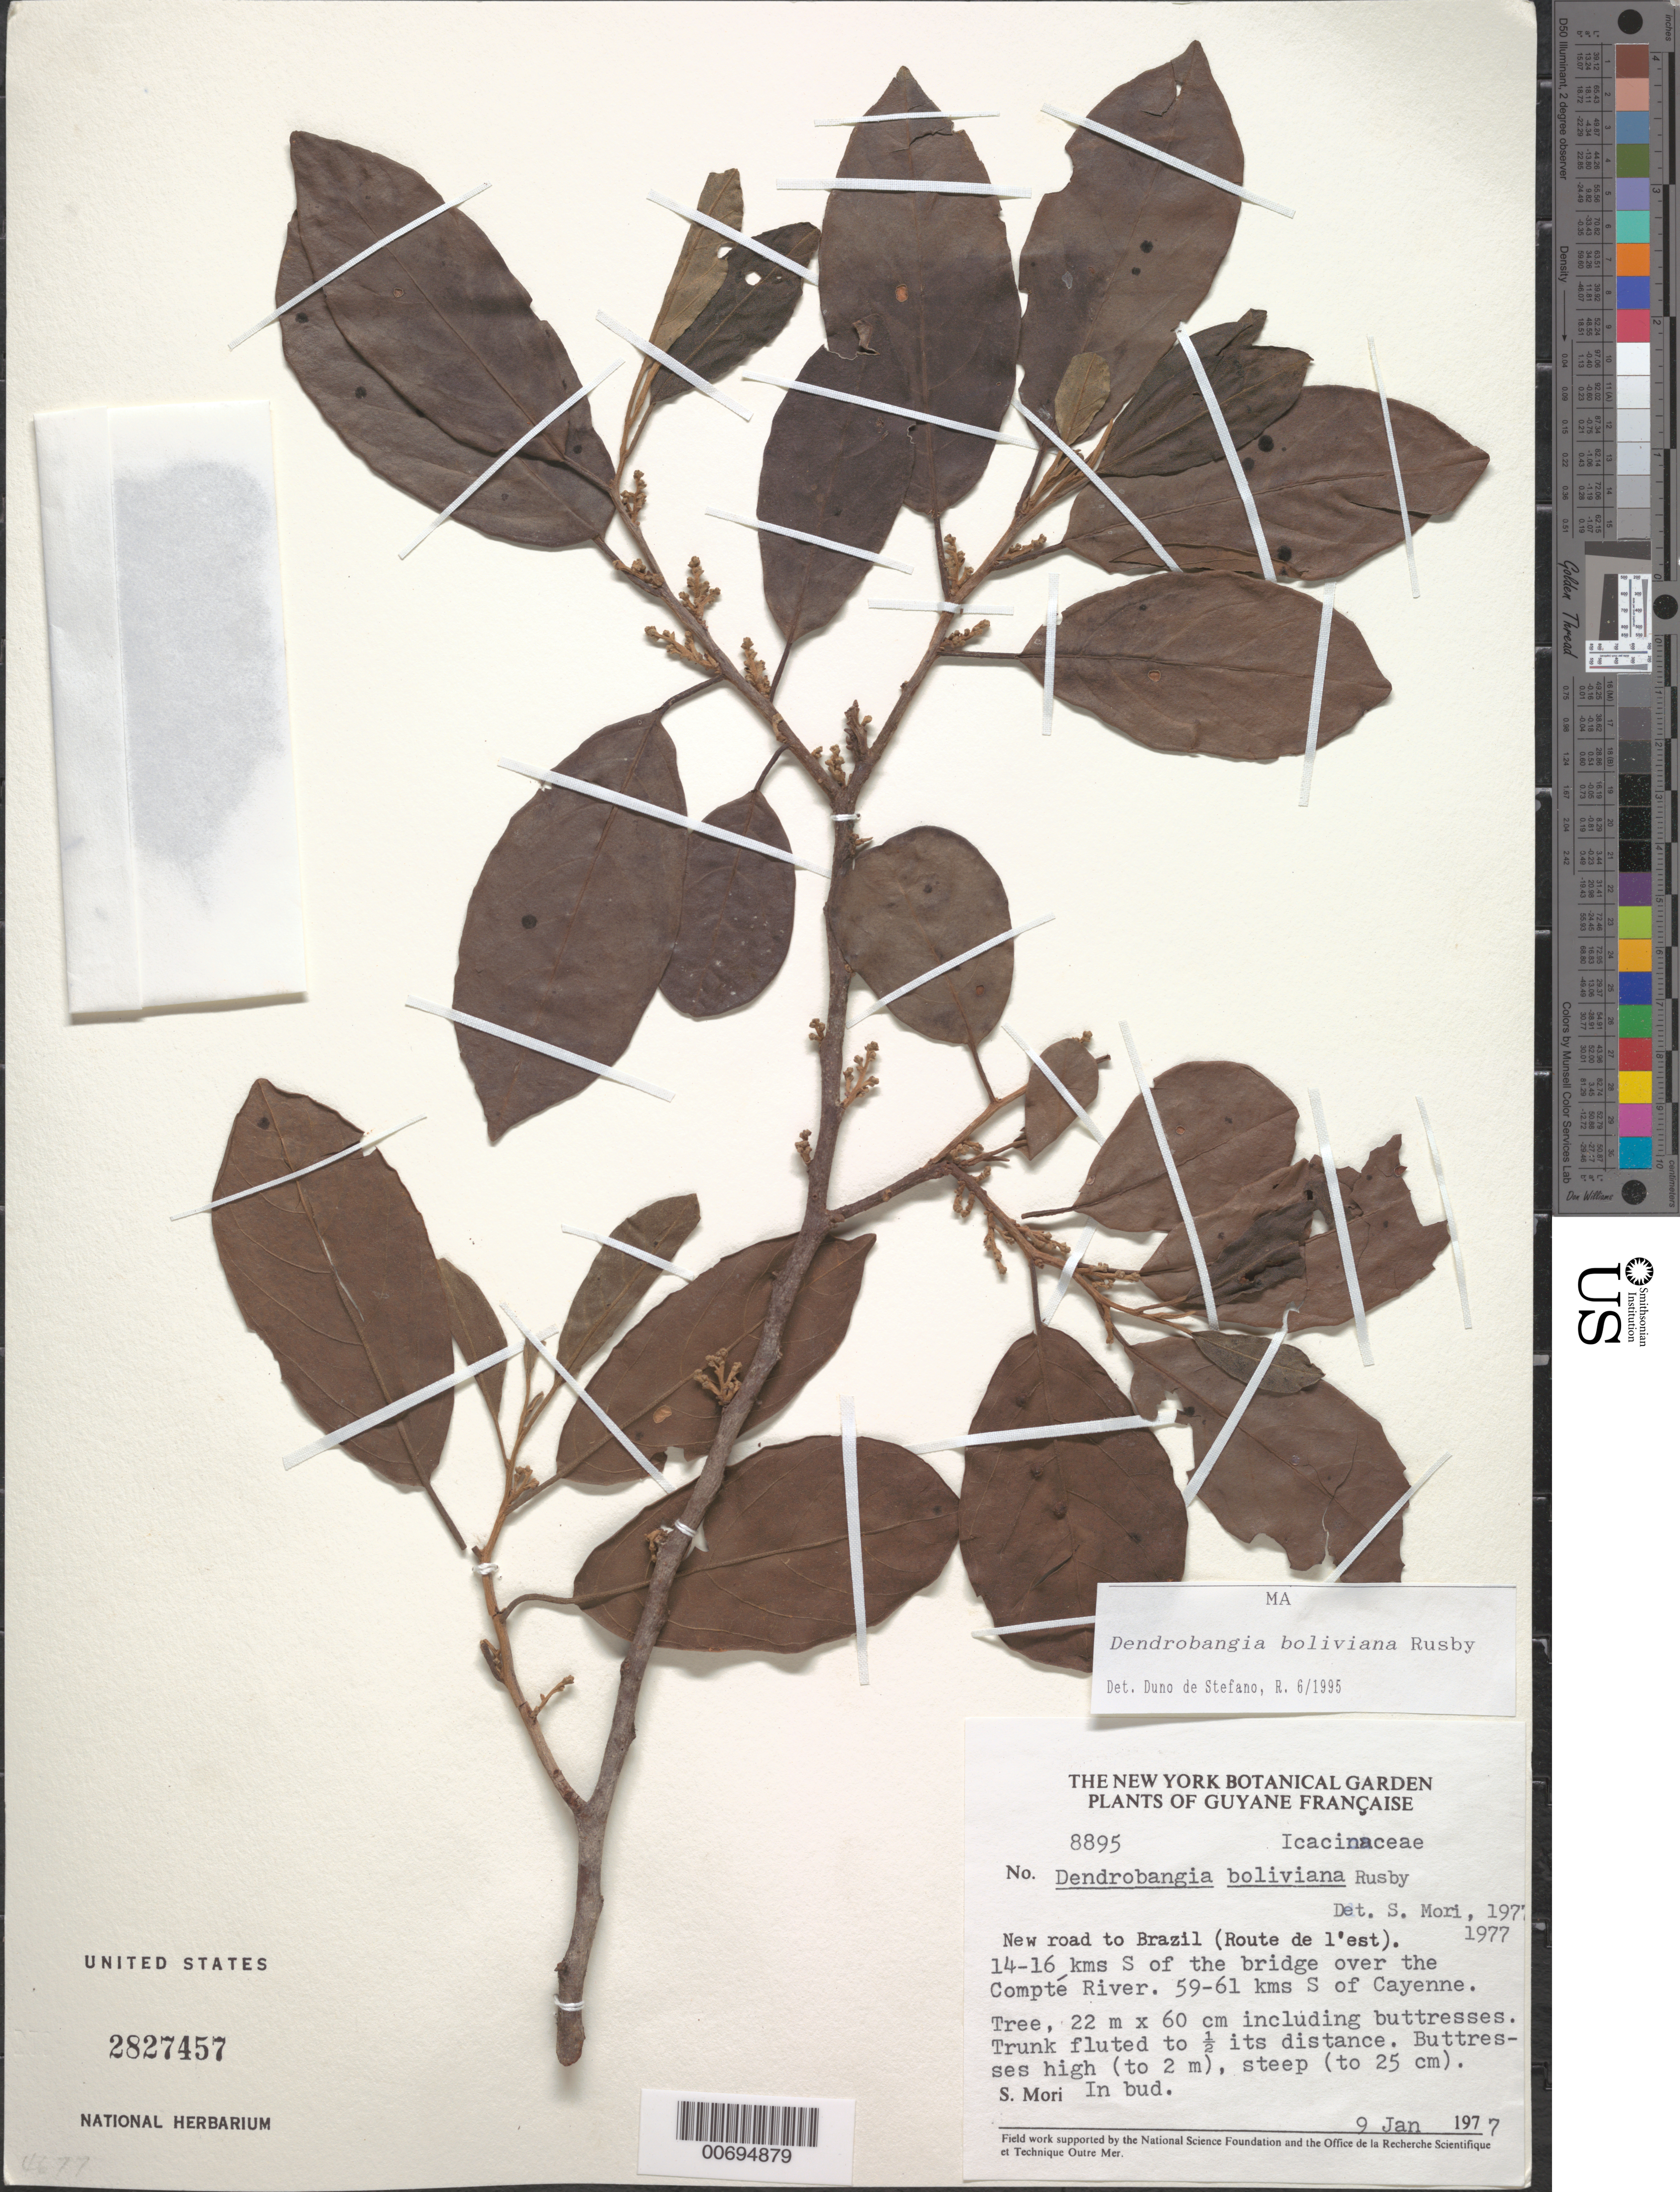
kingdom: Plantae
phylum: Tracheophyta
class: Magnoliopsida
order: Metteniusales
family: Metteniusaceae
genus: Dendrobangia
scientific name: Dendrobangia boliviana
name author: Rusby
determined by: Duno de Stefano, R.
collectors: S. Mori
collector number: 8895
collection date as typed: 9-Jan-77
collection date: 1977-01-09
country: French Guiana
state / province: Cayenne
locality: Cayenne, 59-61 km S of, on new road to Brazil (Route de l'est), 14-16 km S of Compté River bridge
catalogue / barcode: US 2827457